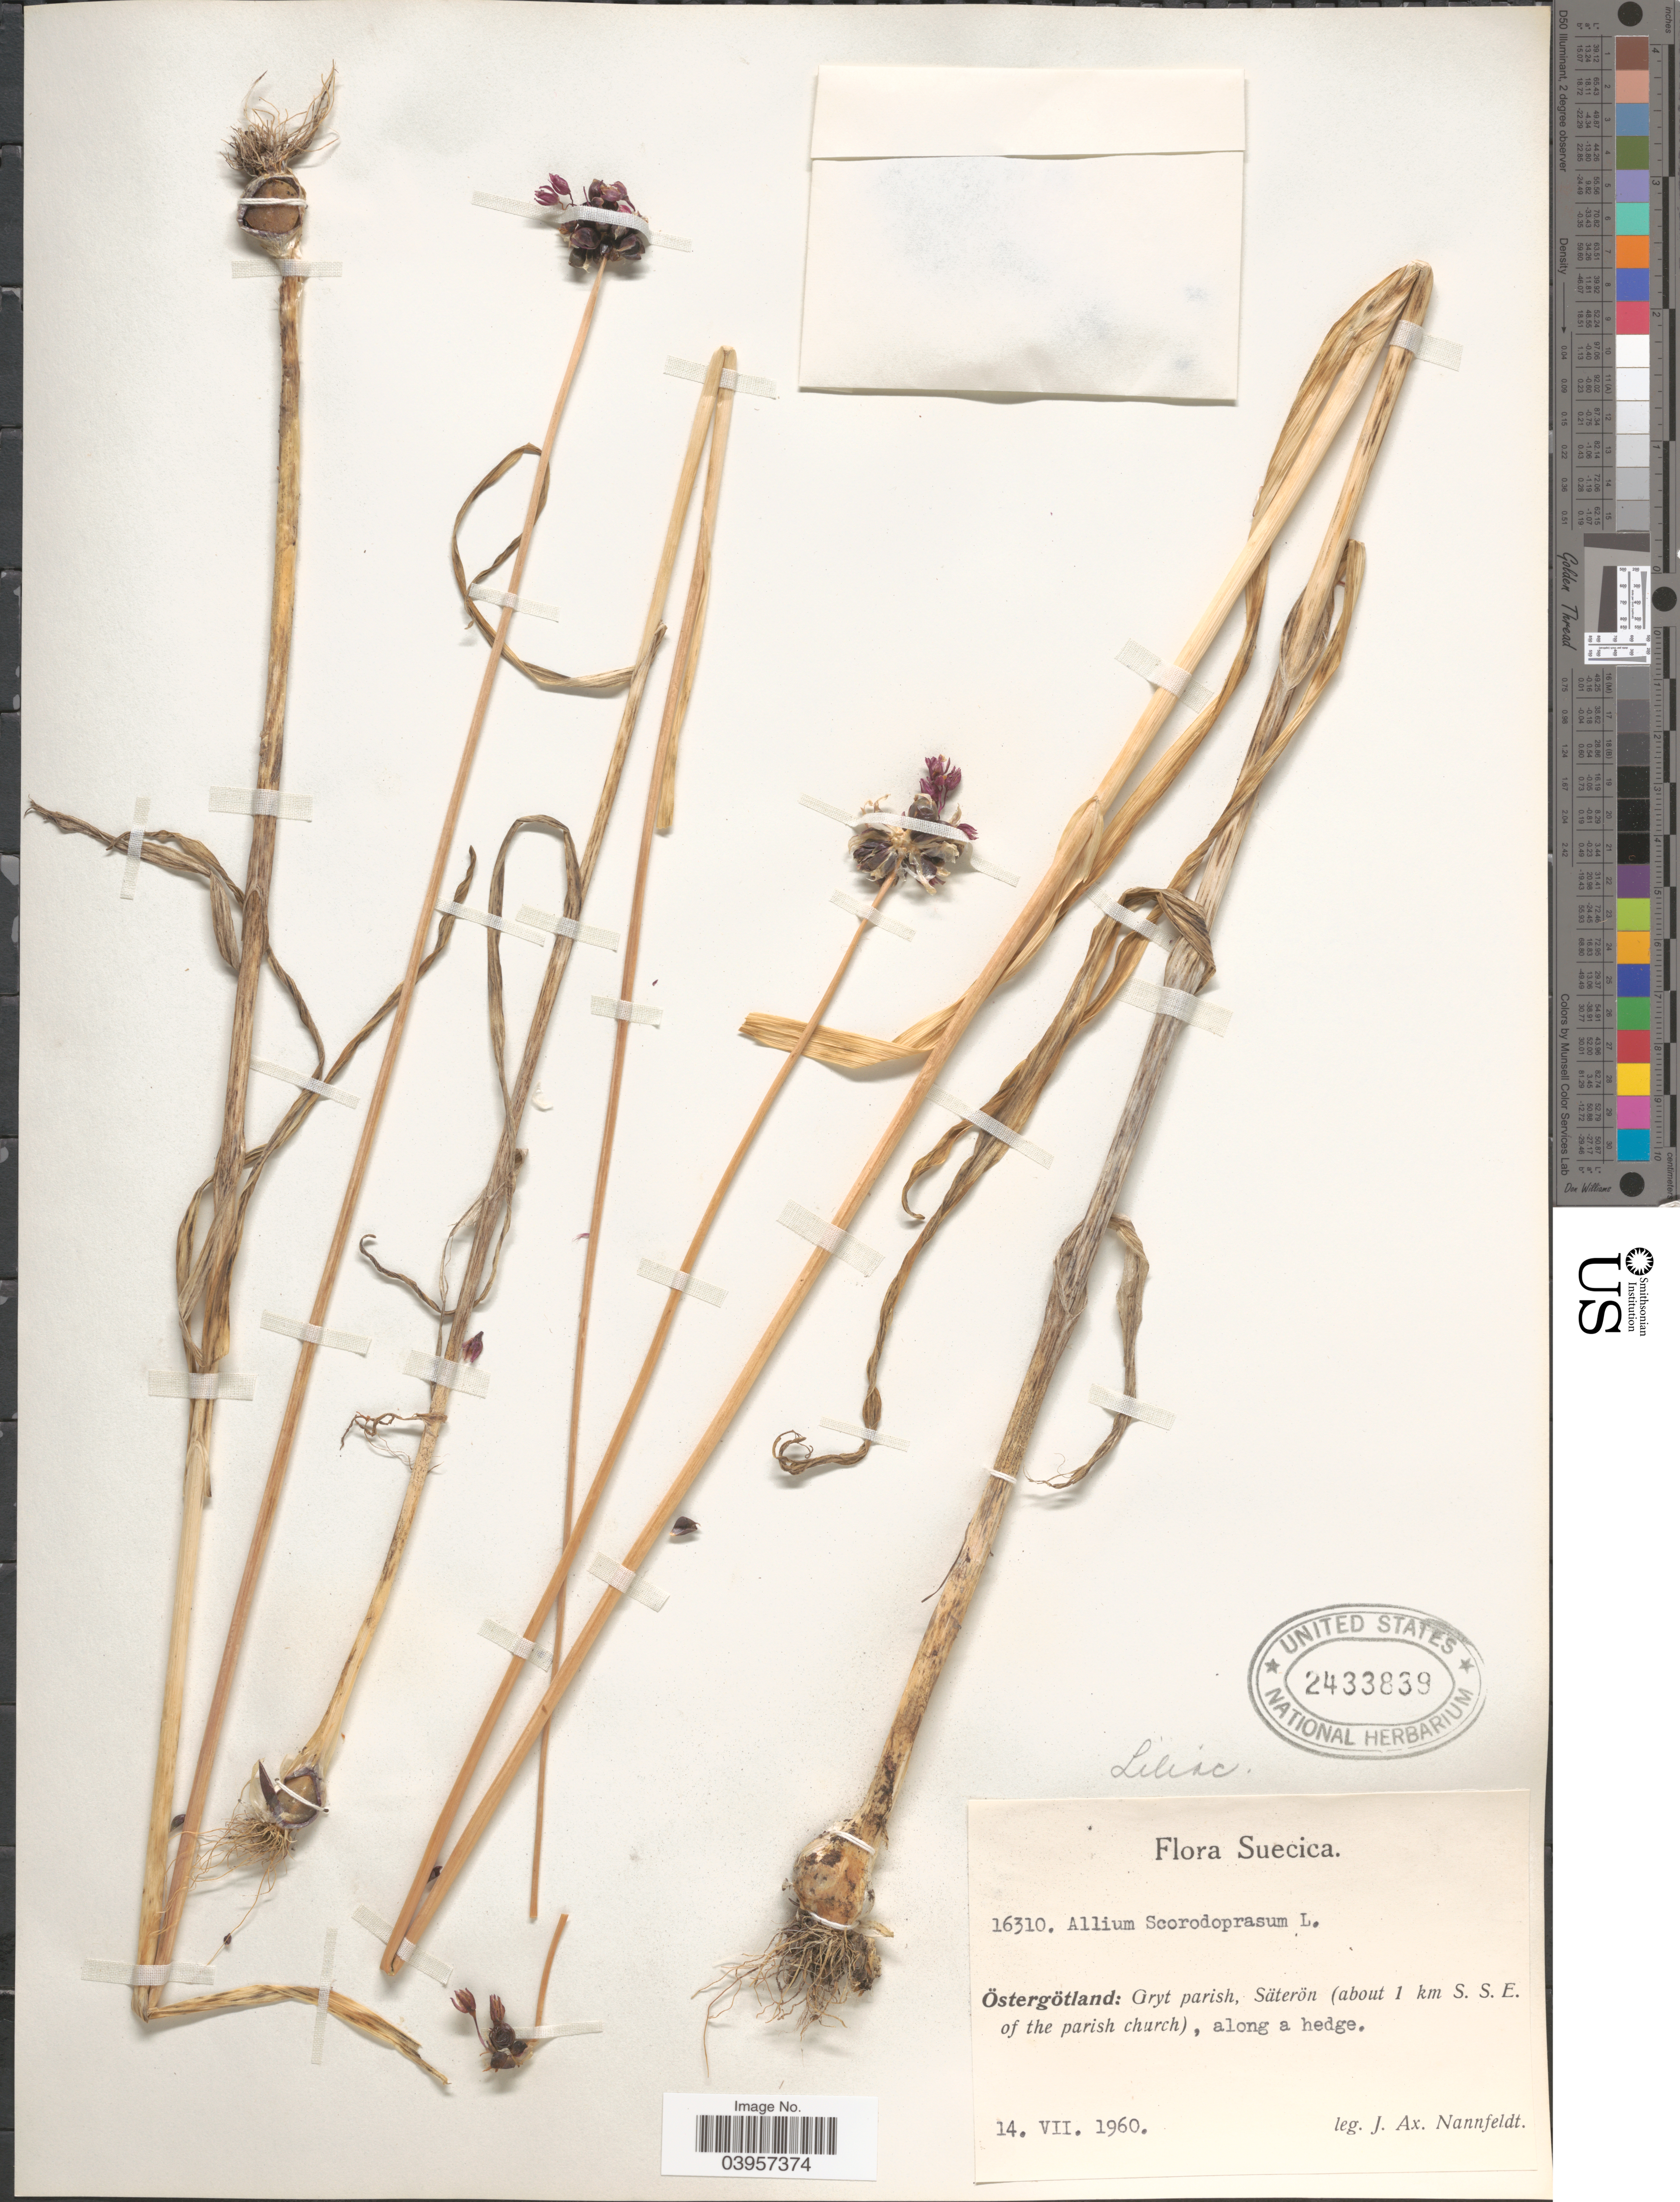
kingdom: Plantae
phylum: Tracheophyta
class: Liliopsida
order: Asparagales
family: Amaryllidaceae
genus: Allium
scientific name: Allium scorodoprasum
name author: L.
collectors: J. Nannfeldt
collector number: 16310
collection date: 1960-07-14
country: Sweden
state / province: Östergötland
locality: Östergötland: Gryt parish, Säterön (about 1 km S. S. E. of the parish church), along a hedge.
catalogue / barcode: US 2433839